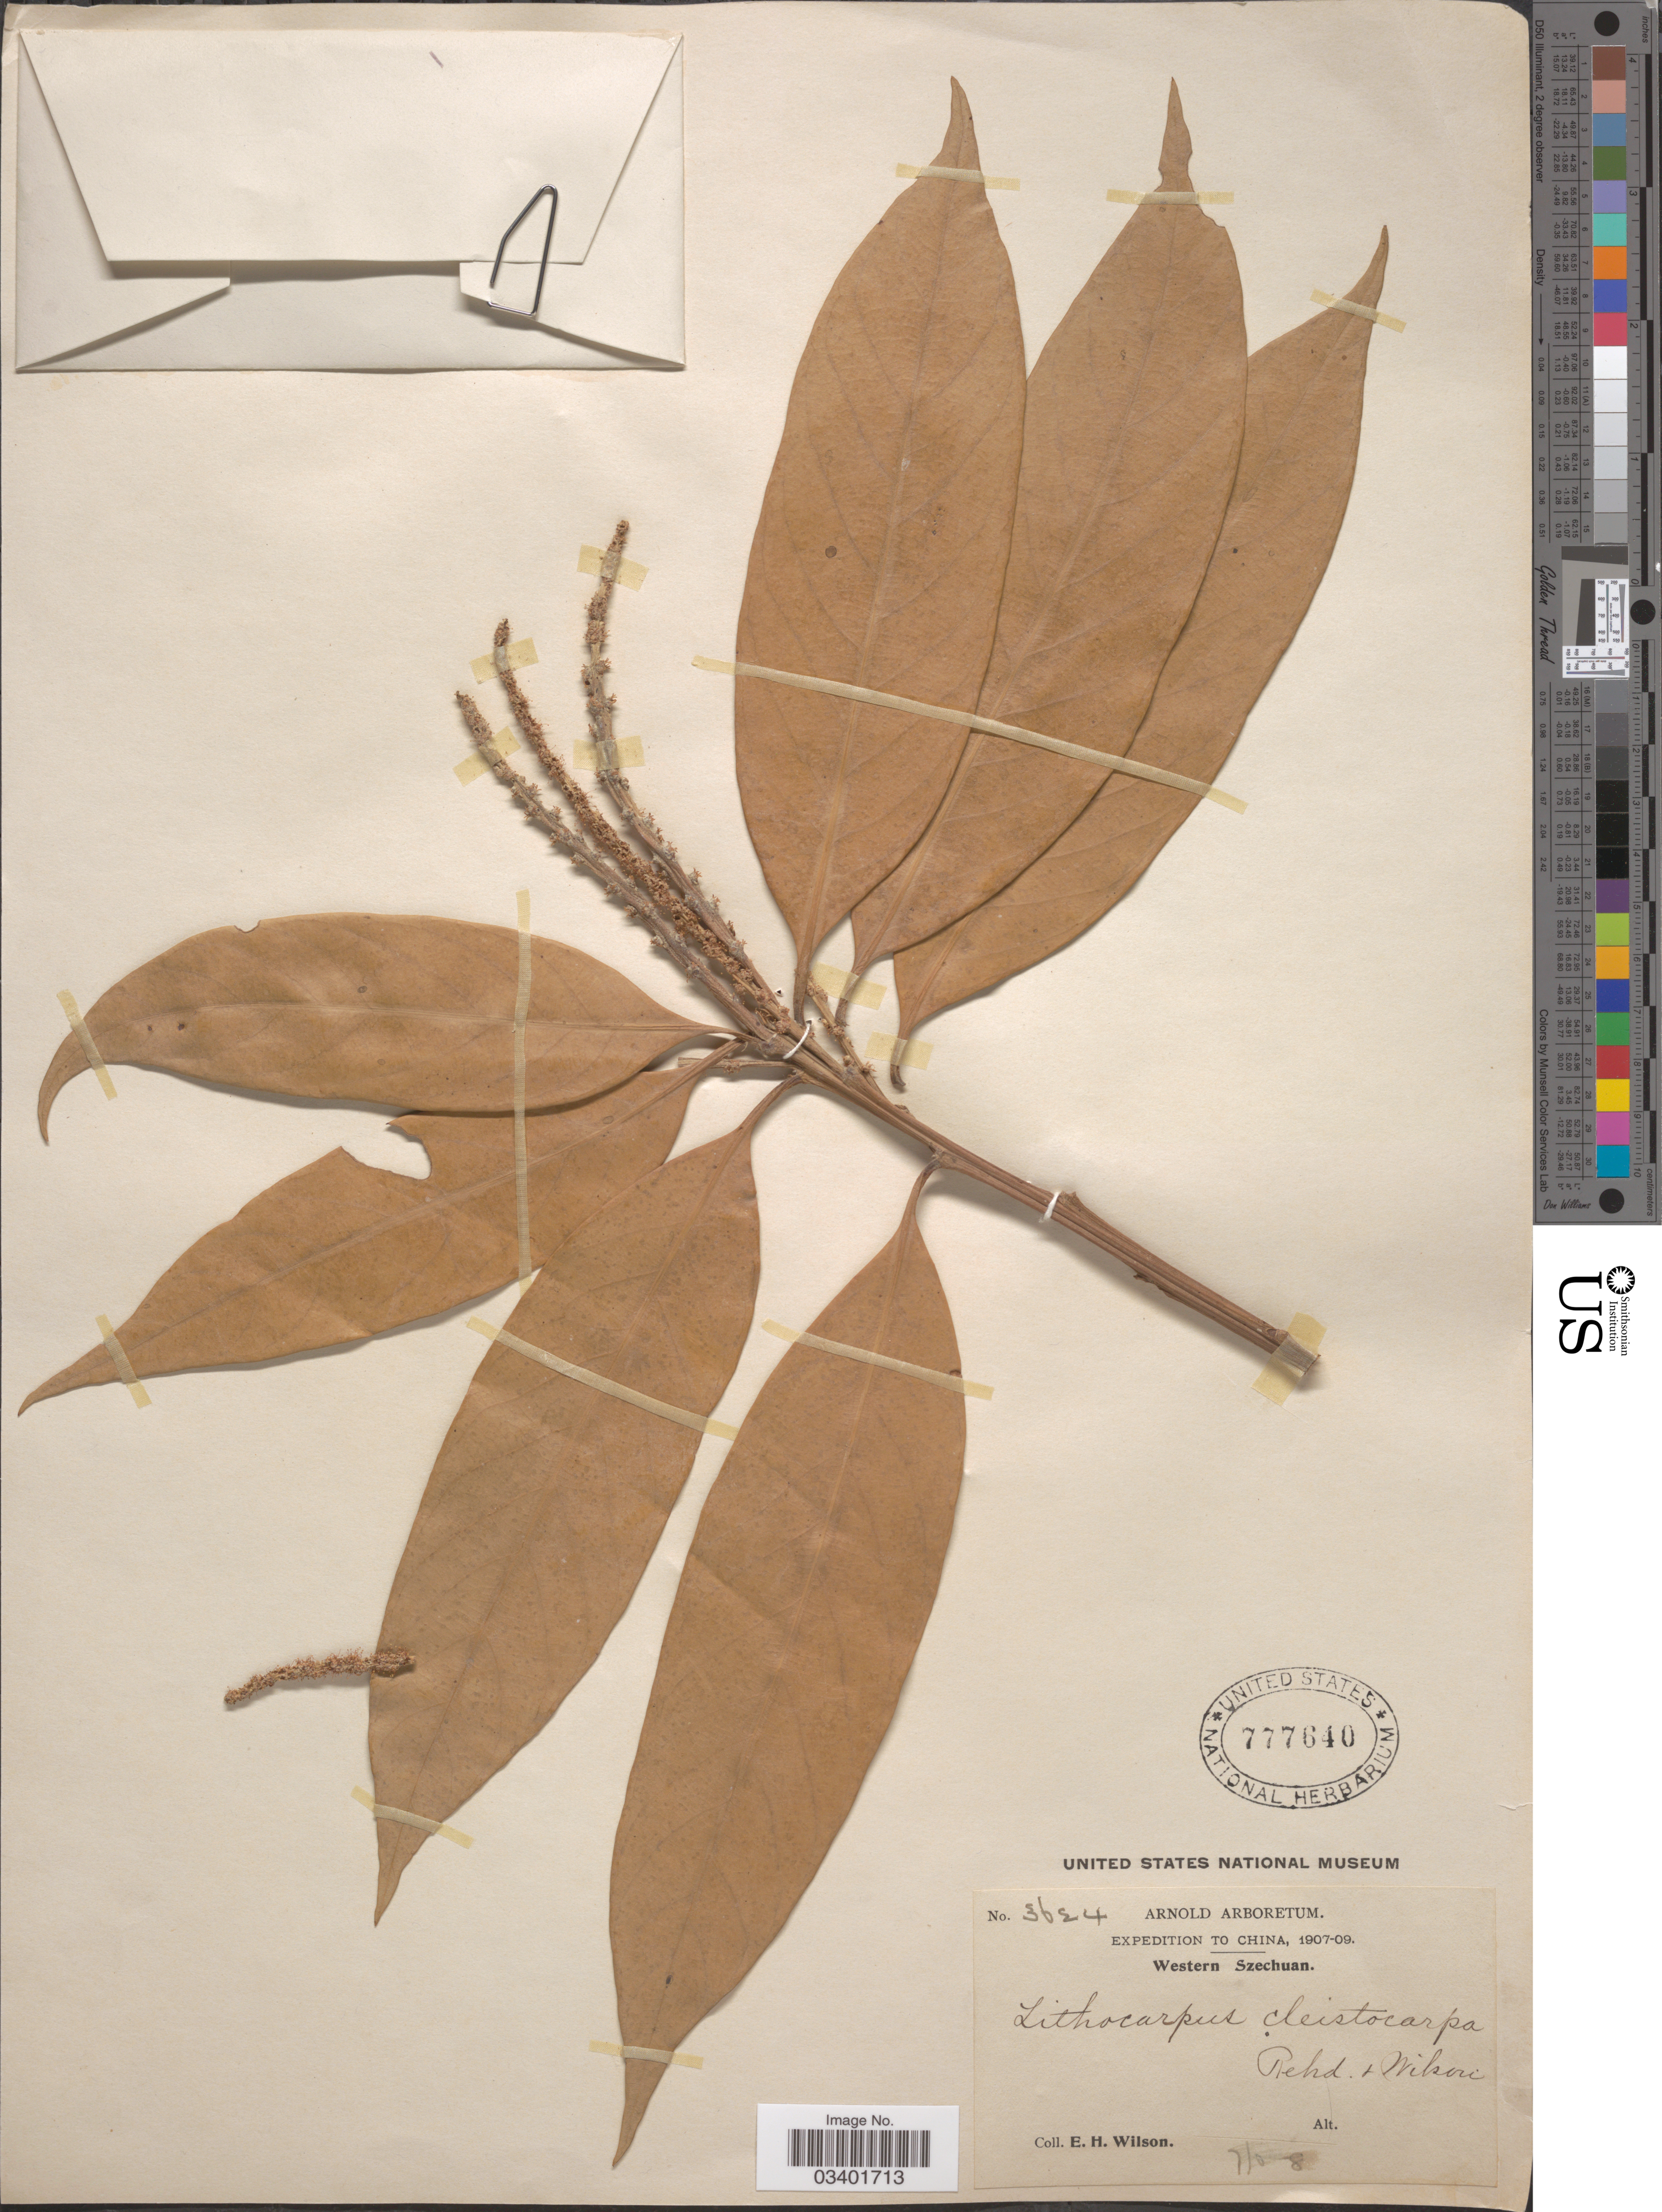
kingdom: Plantae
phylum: Tracheophyta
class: Magnoliopsida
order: Fagales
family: Fagaceae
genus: Lithocarpus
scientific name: Lithocarpus cleistocarpus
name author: (Seemen) Rehder & E.H. Wilson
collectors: E. Wilson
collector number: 3624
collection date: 1908-07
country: China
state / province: Sichuan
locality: Western Szechuan.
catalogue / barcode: US 777640